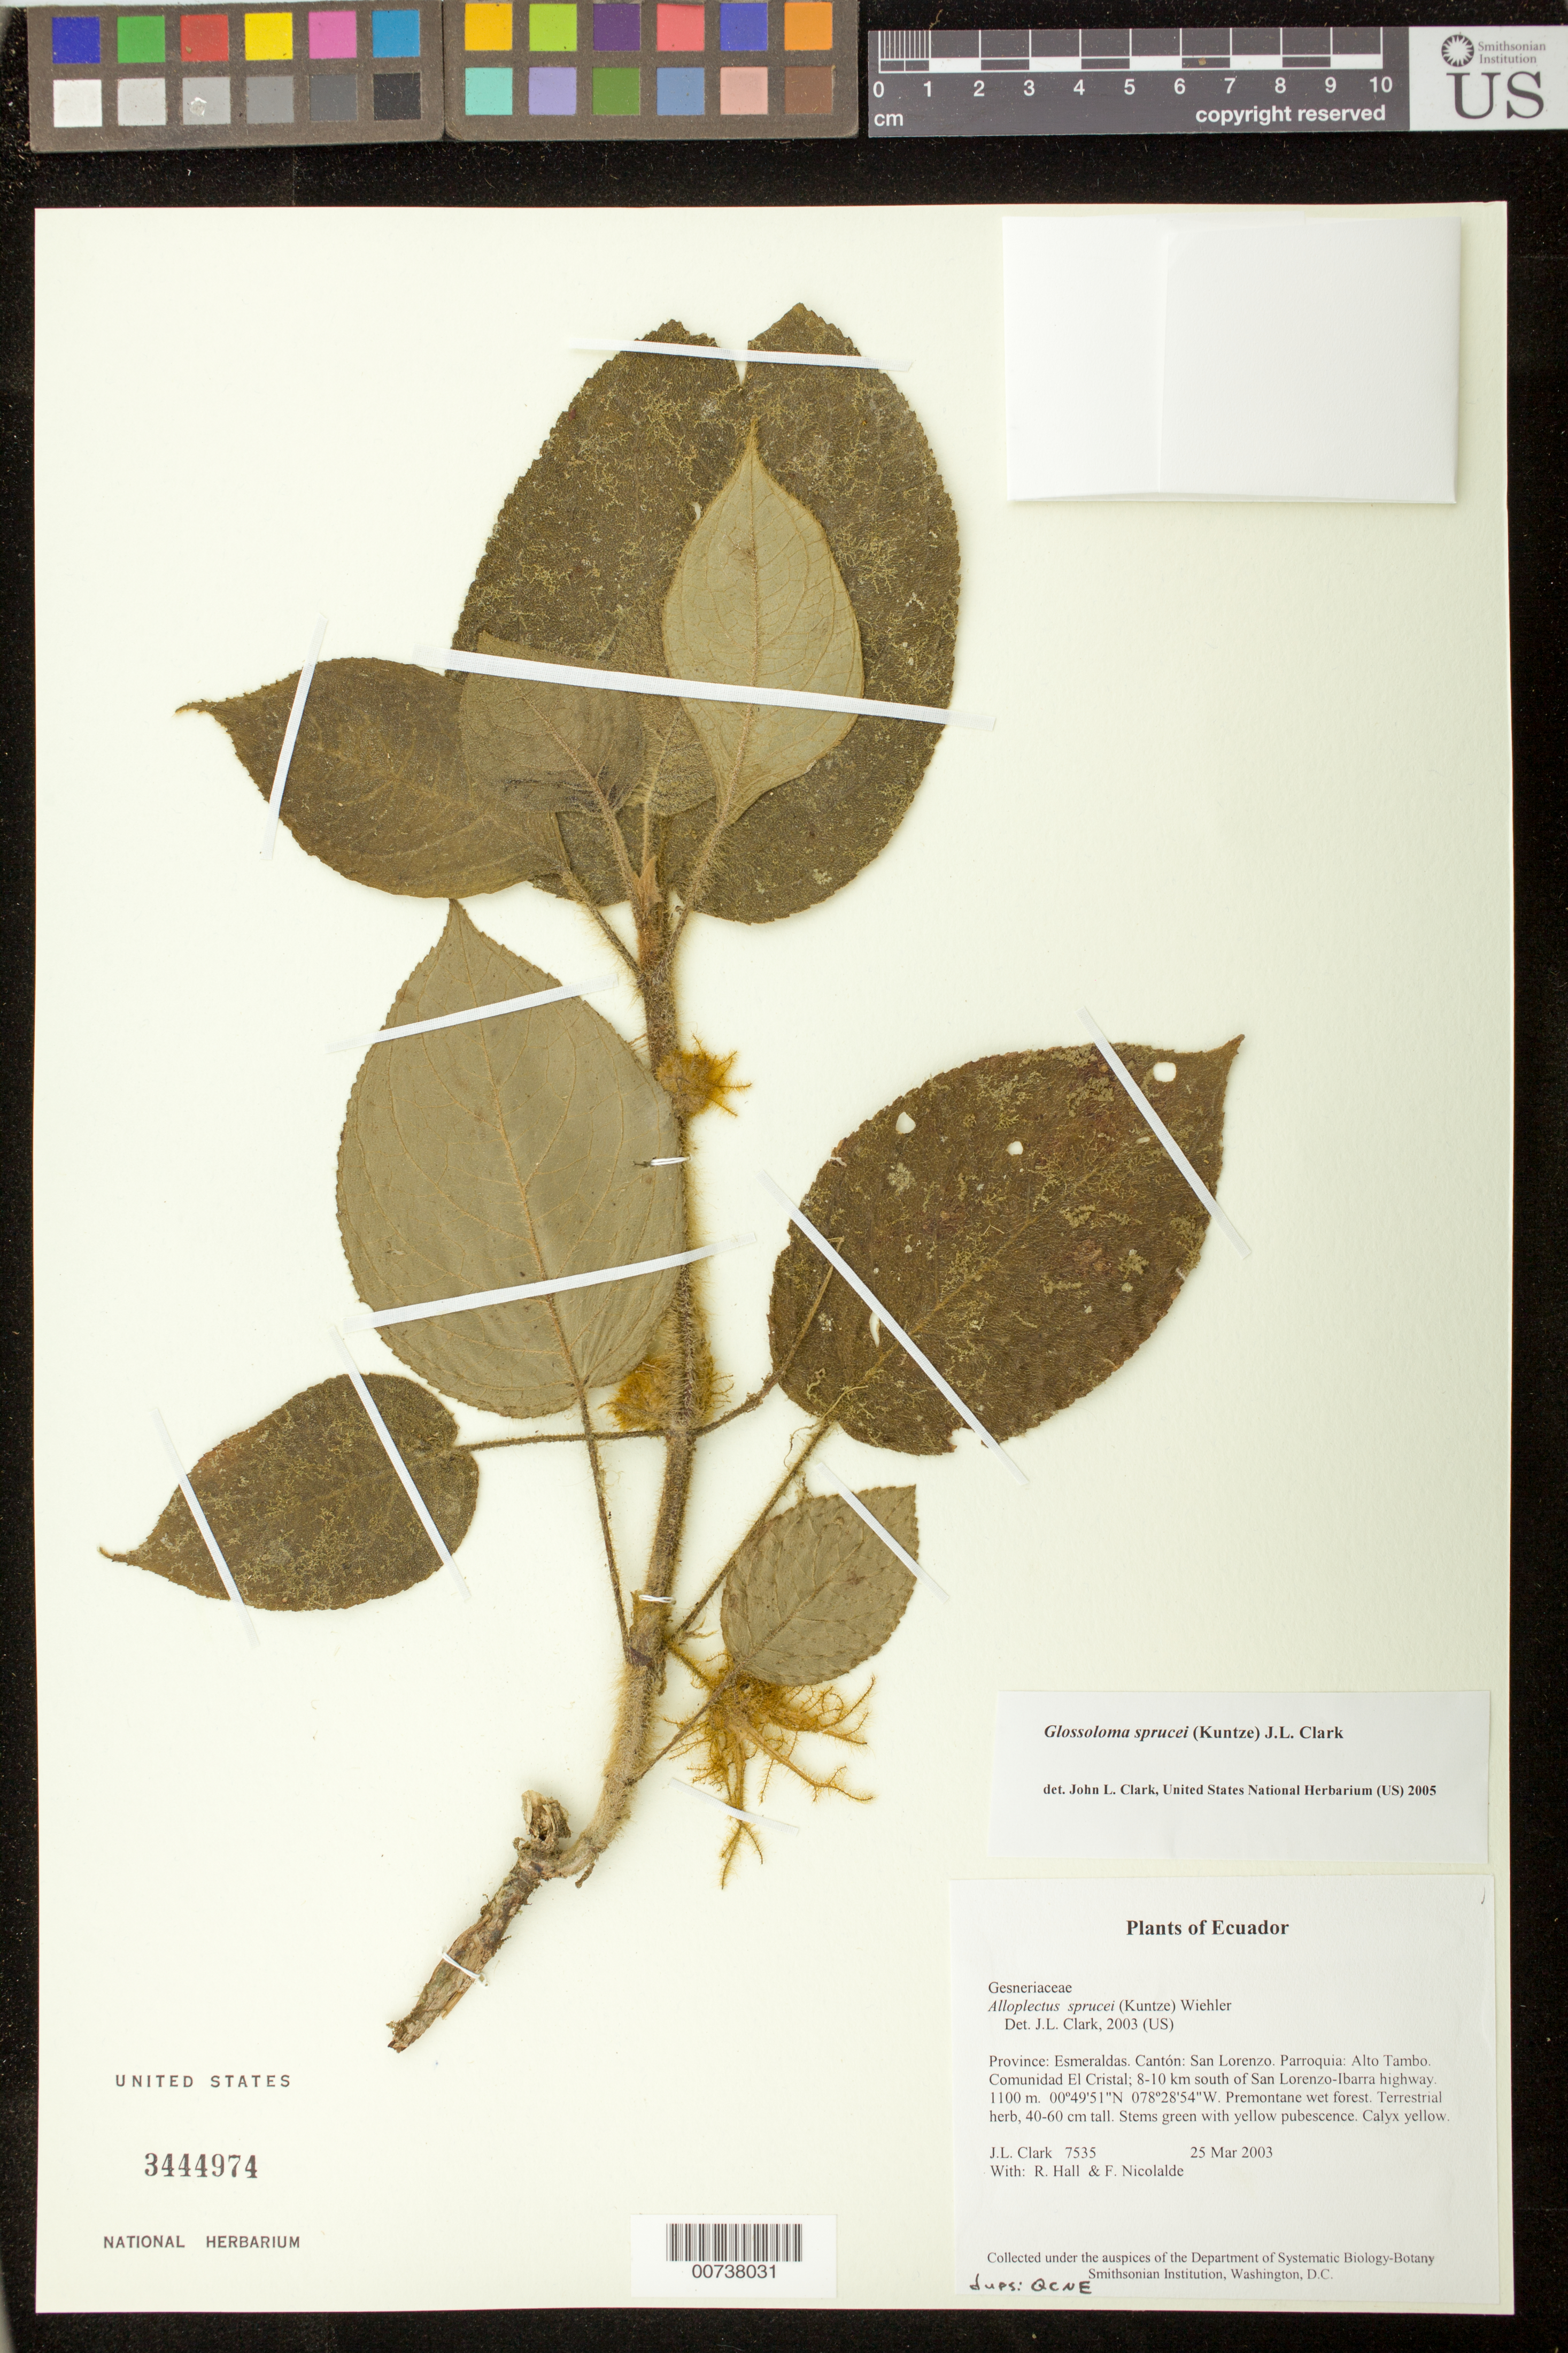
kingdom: Plantae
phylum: Tracheophyta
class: Magnoliopsida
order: Lamiales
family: Gesneriaceae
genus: Glossoloma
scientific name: Glossoloma sprucei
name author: (Kuntze) J.L. Clark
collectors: J. L. Clark, R. Hall & F. Nicolalde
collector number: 7535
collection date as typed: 25 Mar 2003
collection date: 2003-03-25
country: Ecuador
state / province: Esmeraldas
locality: San Lorenzo. Parroquia: Alto Tambo. Comunidad El Cristal; 8-10 km south of San Lorenzo-Ibarra highway.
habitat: Premontane wet forest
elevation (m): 1100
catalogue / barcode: US 3444974